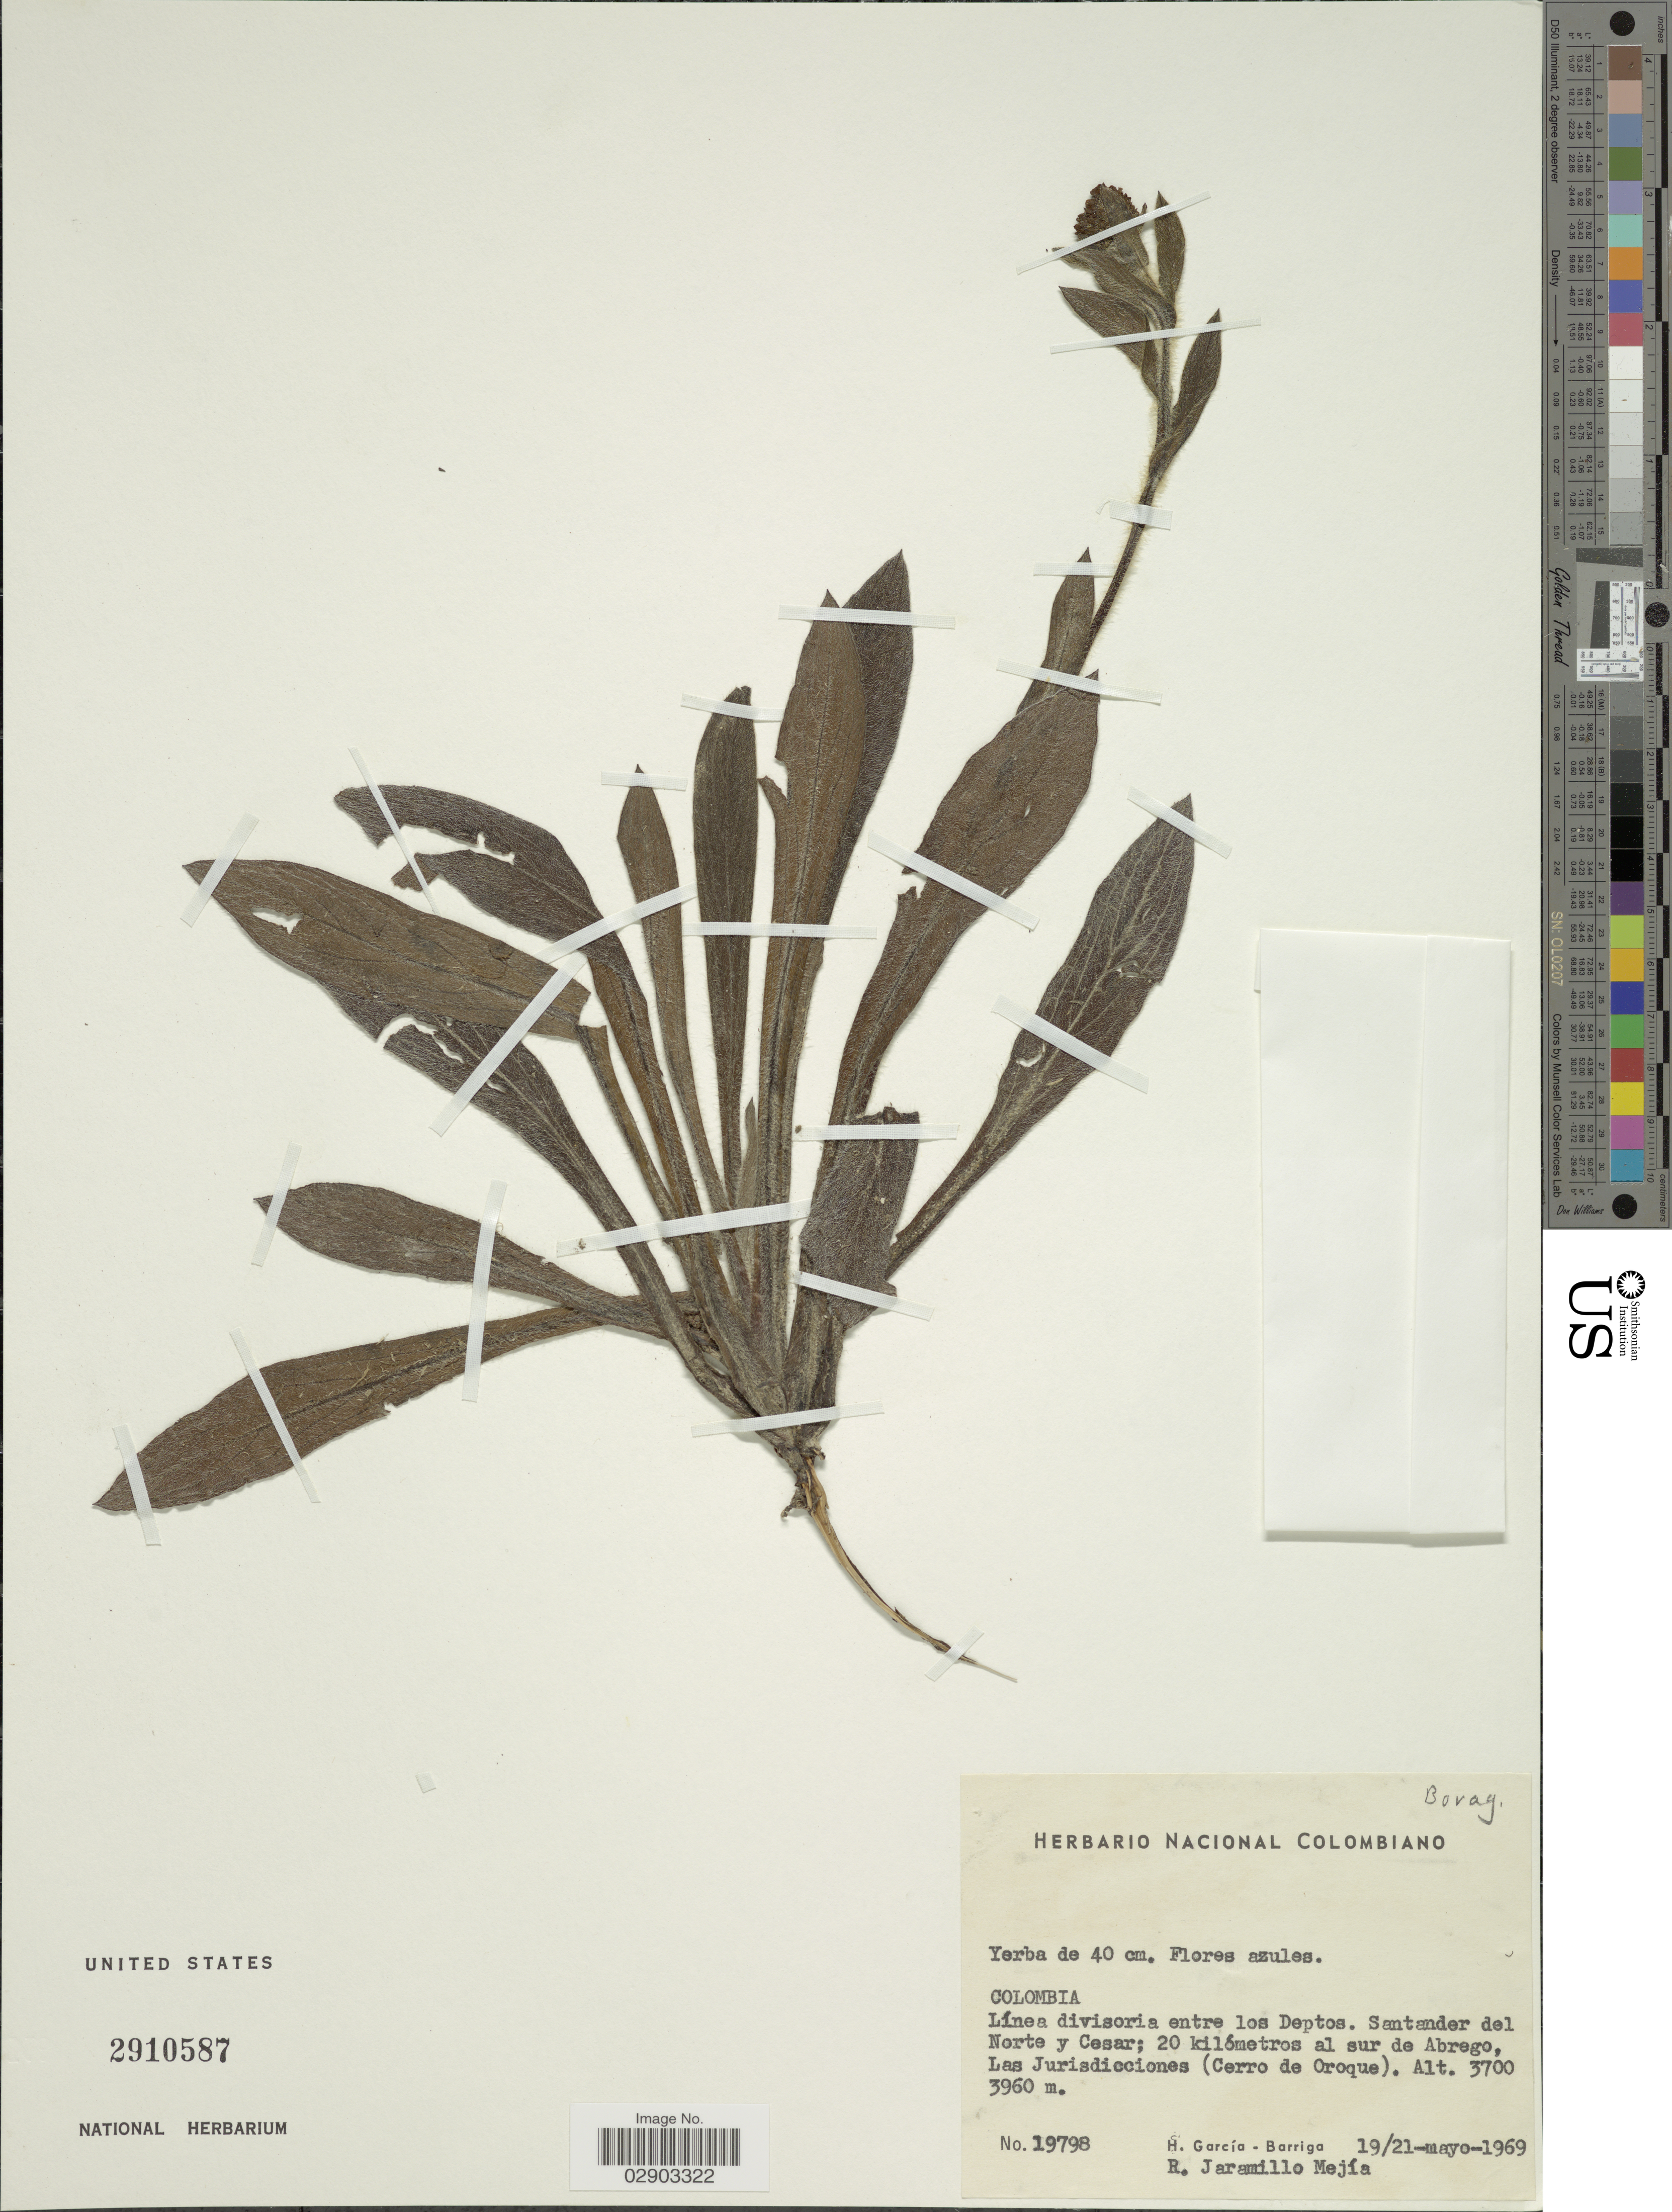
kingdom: Plantae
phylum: Tracheophyta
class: Magnoliopsida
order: Boraginales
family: Boraginaceae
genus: Cynoglossum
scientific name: Cynoglossum sp.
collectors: H. García Barriga & R. Jaramillo M.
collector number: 19798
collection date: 1969-05-19/1969-05-21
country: Colombia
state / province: Norte de Santander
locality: Línea divisoria entre los Deptos. Santander del Norte y Cesar; 20 kilómetros al sur de Abrego, Las Jurisdicciones (Cerro de Oroque).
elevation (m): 3700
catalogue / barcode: US 2910587